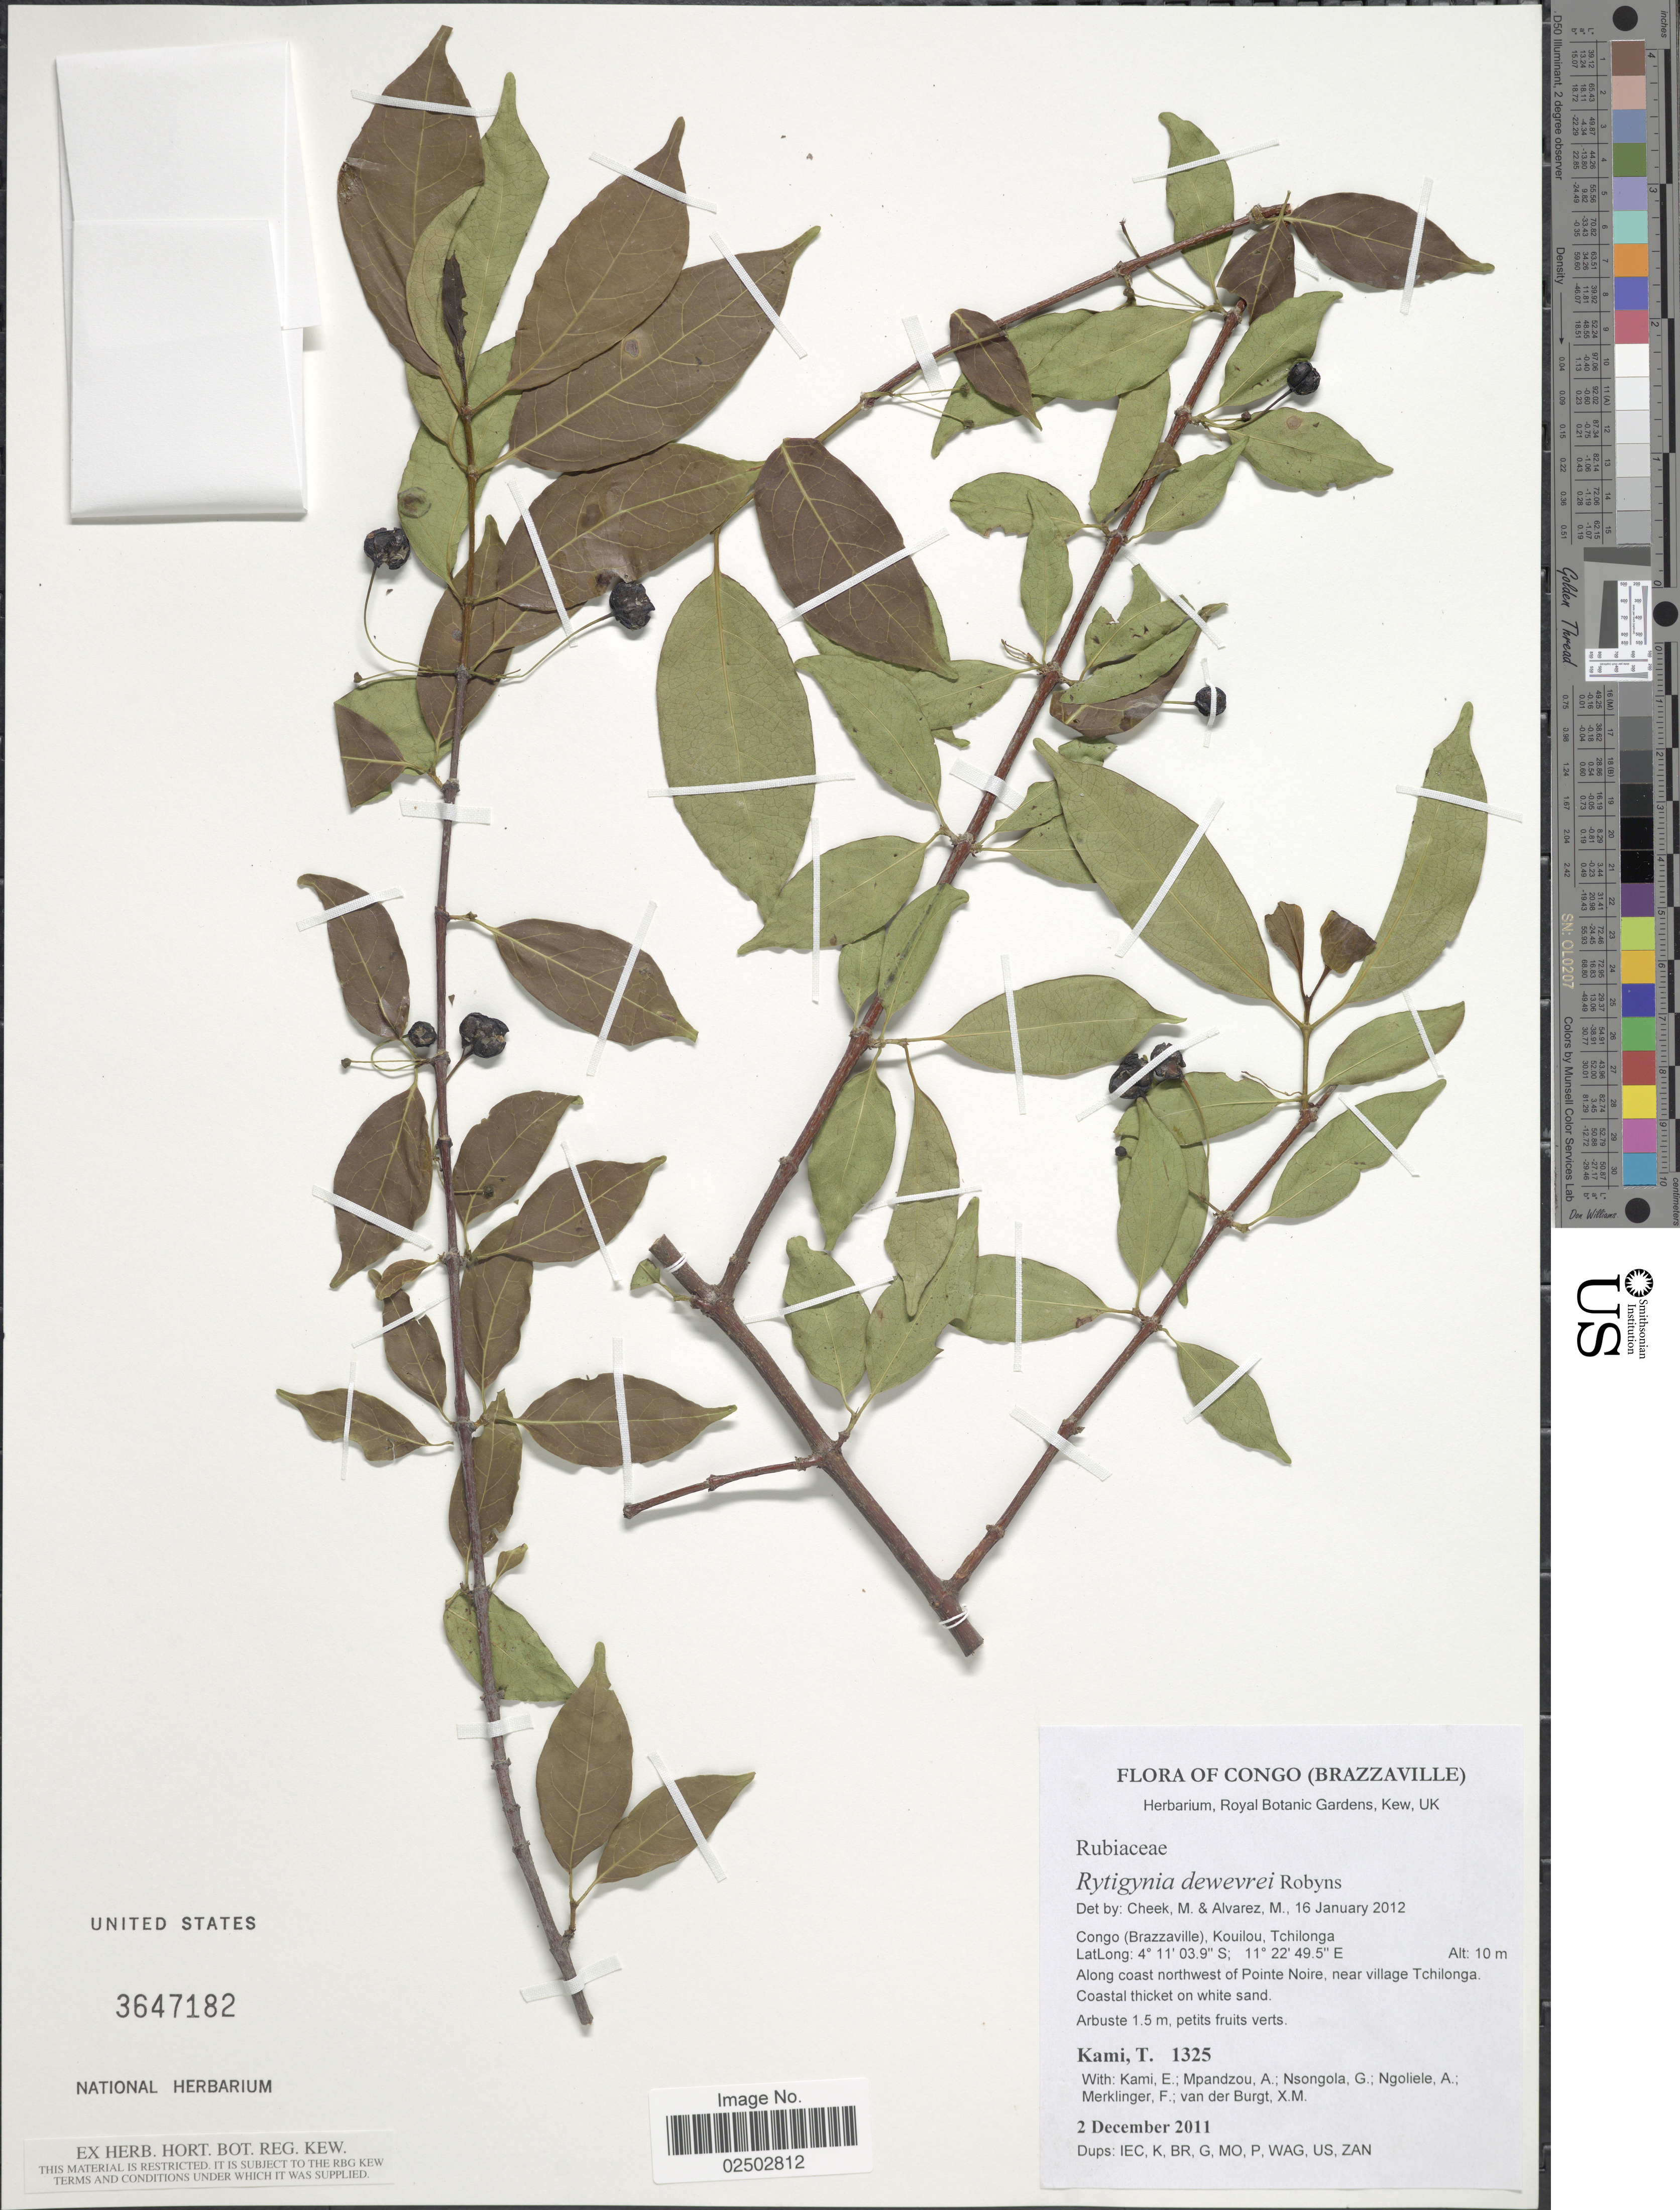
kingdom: Plantae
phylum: Tracheophyta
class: Magnoliopsida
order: Gentianales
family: Rubiaceae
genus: Rytigynia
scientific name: Rytigynia dewevrei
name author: (De Wild. & Durand) Robyns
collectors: T. Kami, E. Kami, A. Mpandzou, G. Nsongola & et al.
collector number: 1325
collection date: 2011-12-02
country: Congo, Republic of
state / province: Kouilou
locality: Congo (Brazzaville), Kouilou, Thilonga, Along coast northwest of Pointe Noire, near village Tchilonga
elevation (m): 10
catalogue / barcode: US 3647182